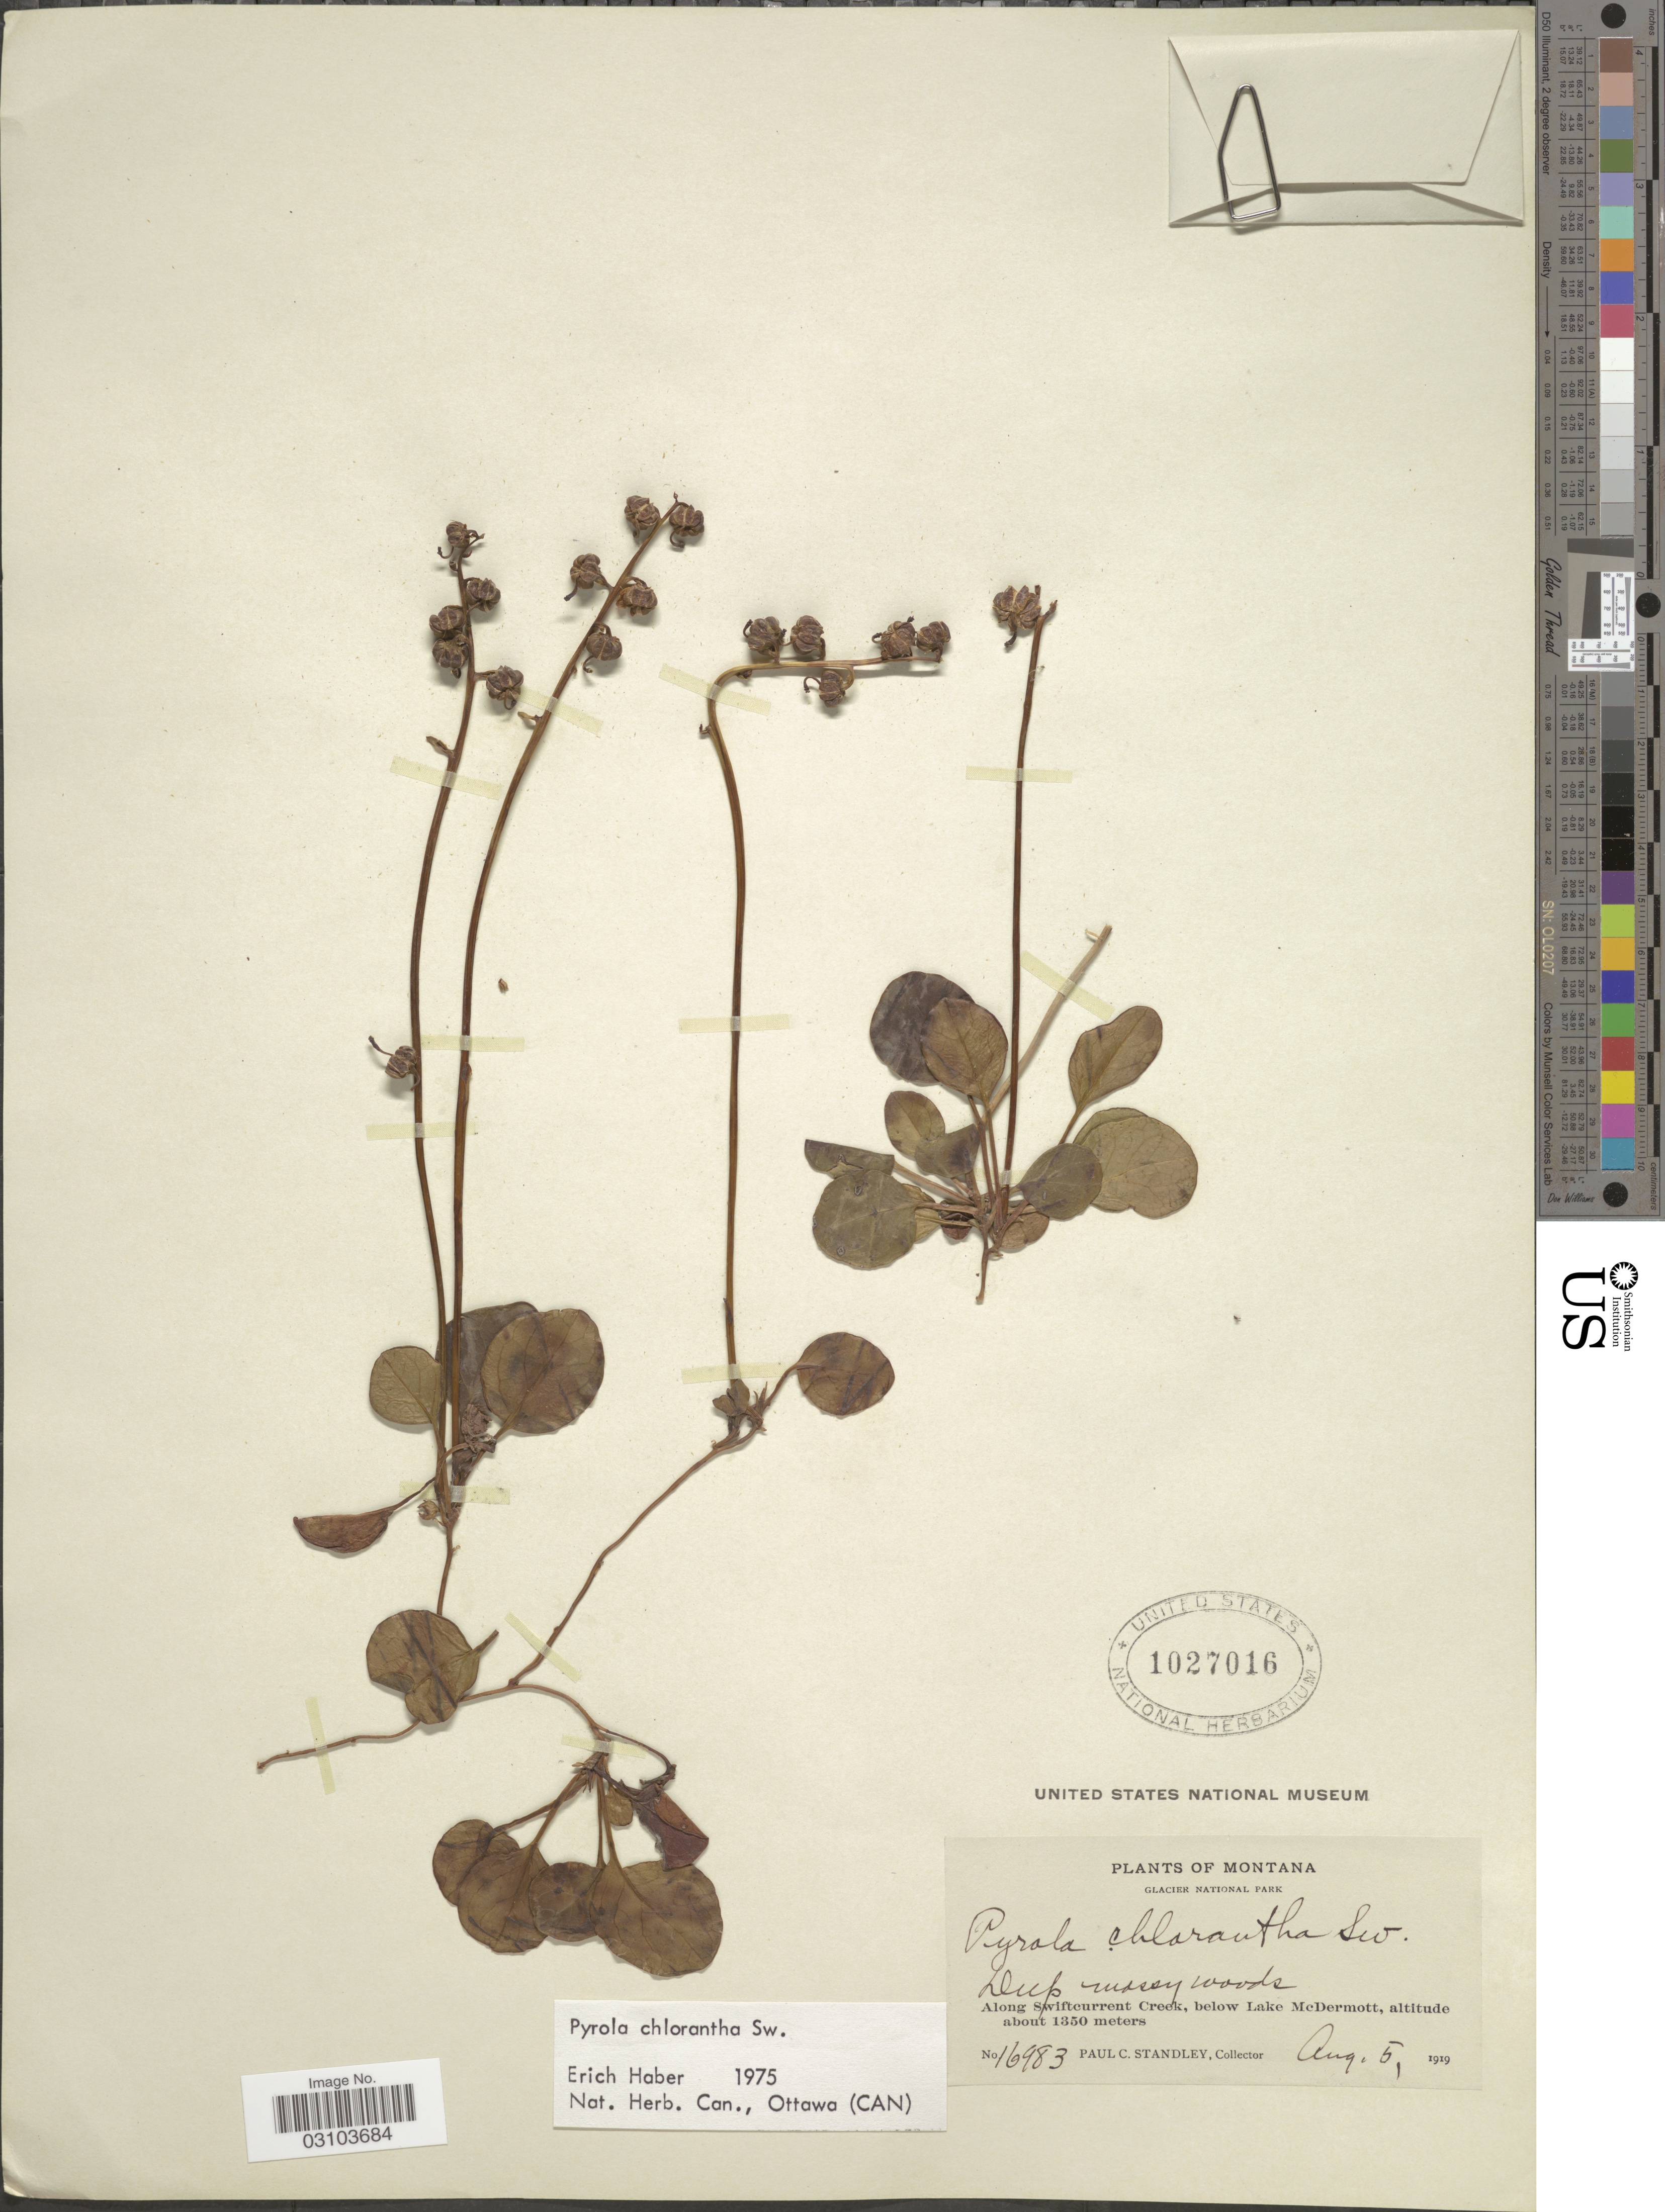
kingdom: Plantae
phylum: Tracheophyta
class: Magnoliopsida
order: Ericales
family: Ericaceae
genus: Pyrola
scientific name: Pyrola chlorantha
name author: Schweigg.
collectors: P. C. Standley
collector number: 16983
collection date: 1919-08-05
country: United States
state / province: Montana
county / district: Glacier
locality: Glacier National Park. Along Swiftcurrent Creek, below Lake McDermott.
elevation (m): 1350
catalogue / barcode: US 1027016